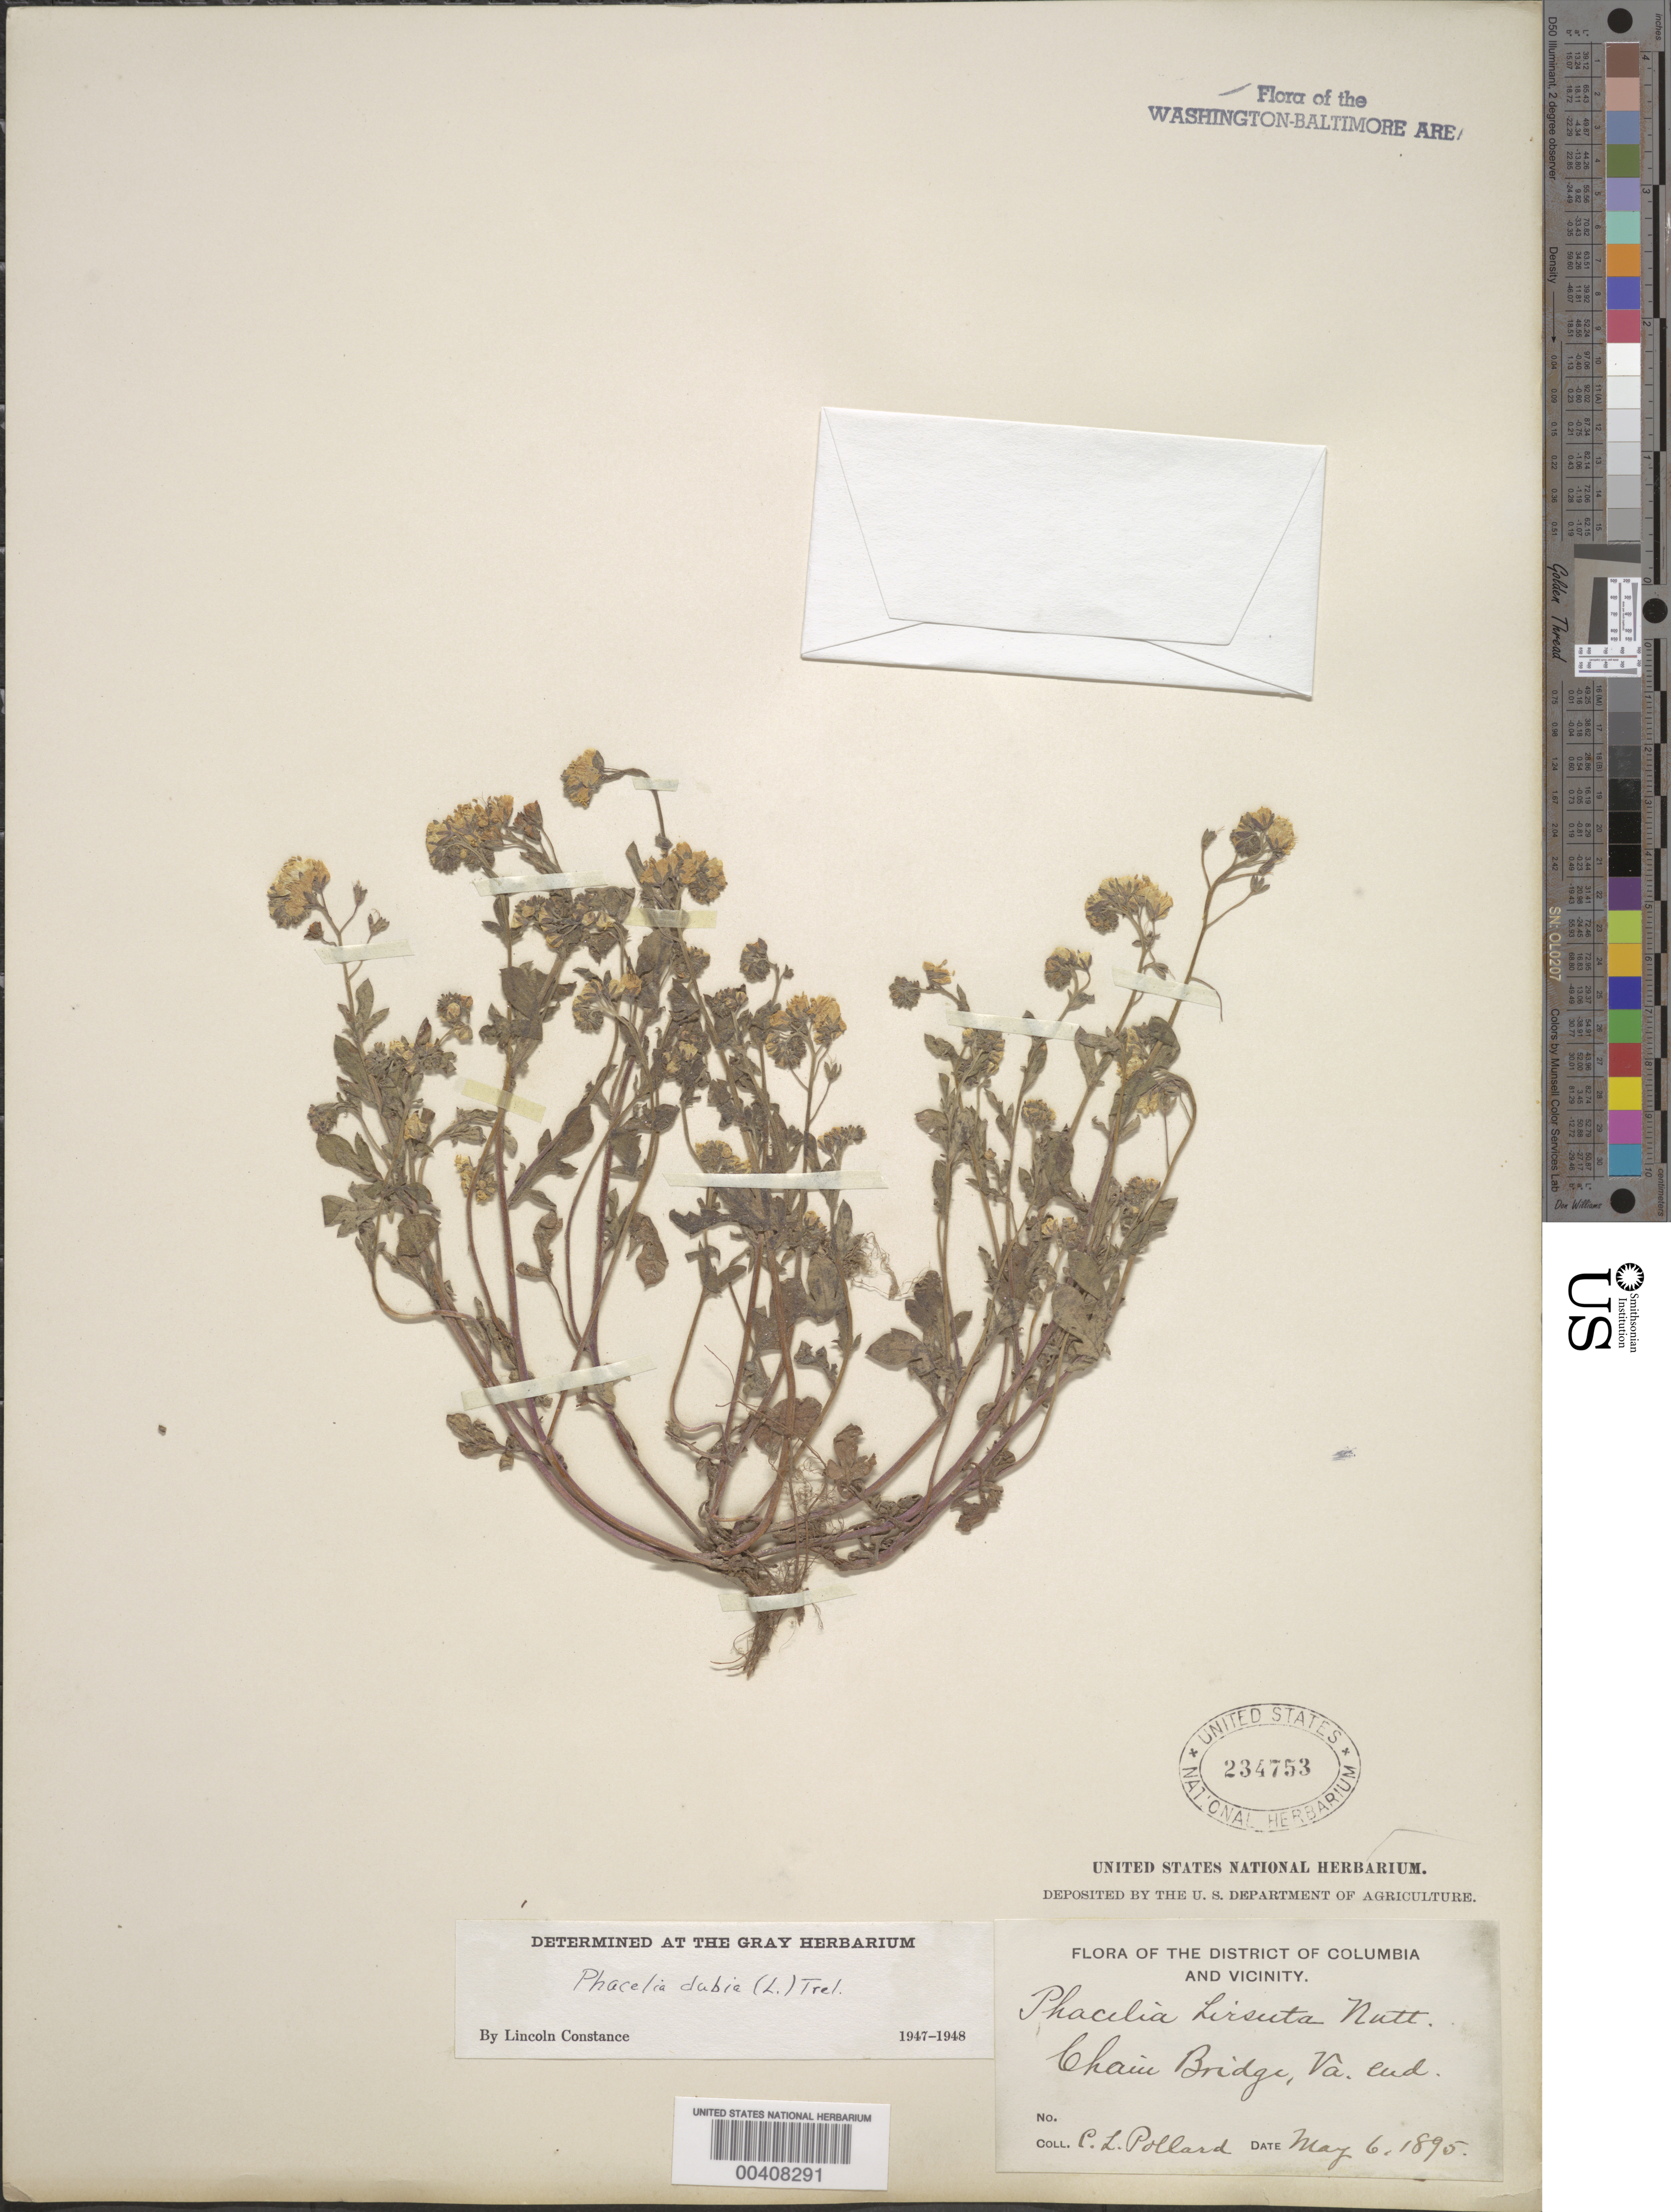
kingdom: Plantae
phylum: Tracheophyta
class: Magnoliopsida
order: Boraginales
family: Hydrophyllaceae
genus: Phacelia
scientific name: Phacelia dubia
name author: (L.) Trel.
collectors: C. L. Pollard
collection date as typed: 06 May 1895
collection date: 1895-05-06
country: United States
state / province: Virginia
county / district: Fairfax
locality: Chain Bridge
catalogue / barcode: US 234753